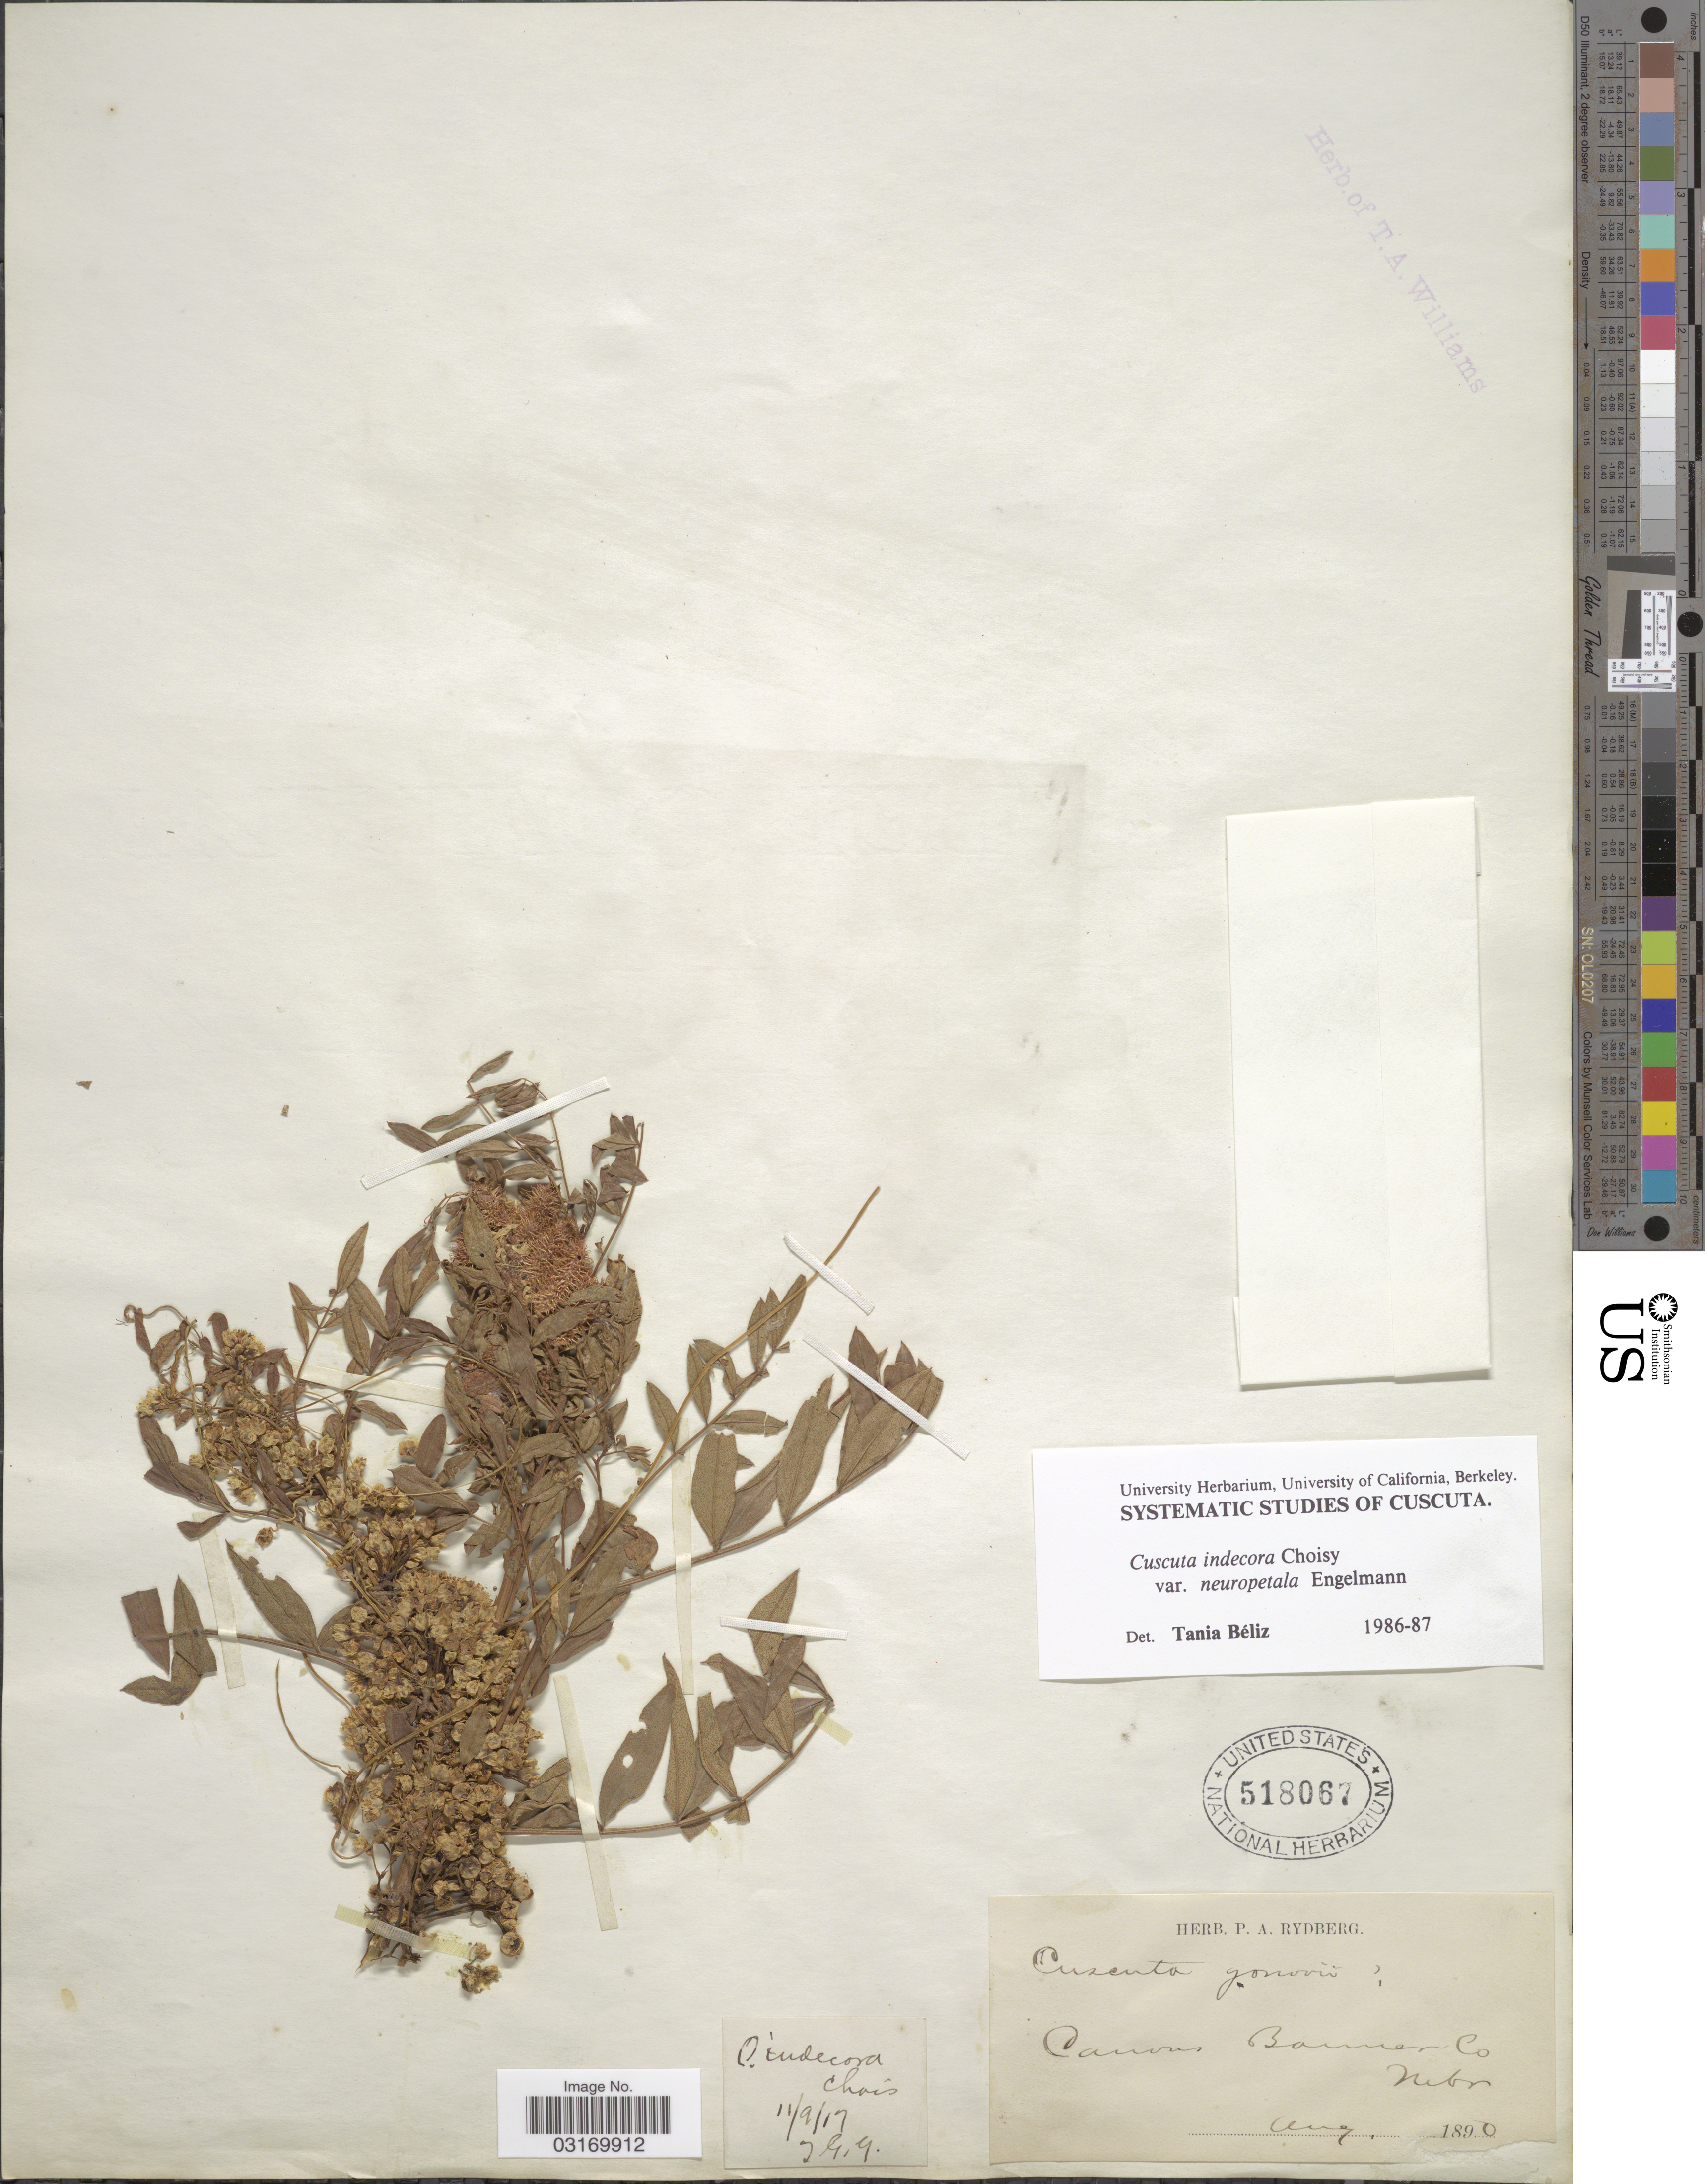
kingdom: Plantae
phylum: Tracheophyta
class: Magnoliopsida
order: Solanales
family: Convolvulaceae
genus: Cuscuta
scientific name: Cuscuta indecora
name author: Choisy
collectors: ex herb. P. A. Rydberg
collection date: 1890-08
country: United States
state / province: Nebraska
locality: Canons Banner Co.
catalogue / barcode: US 518067